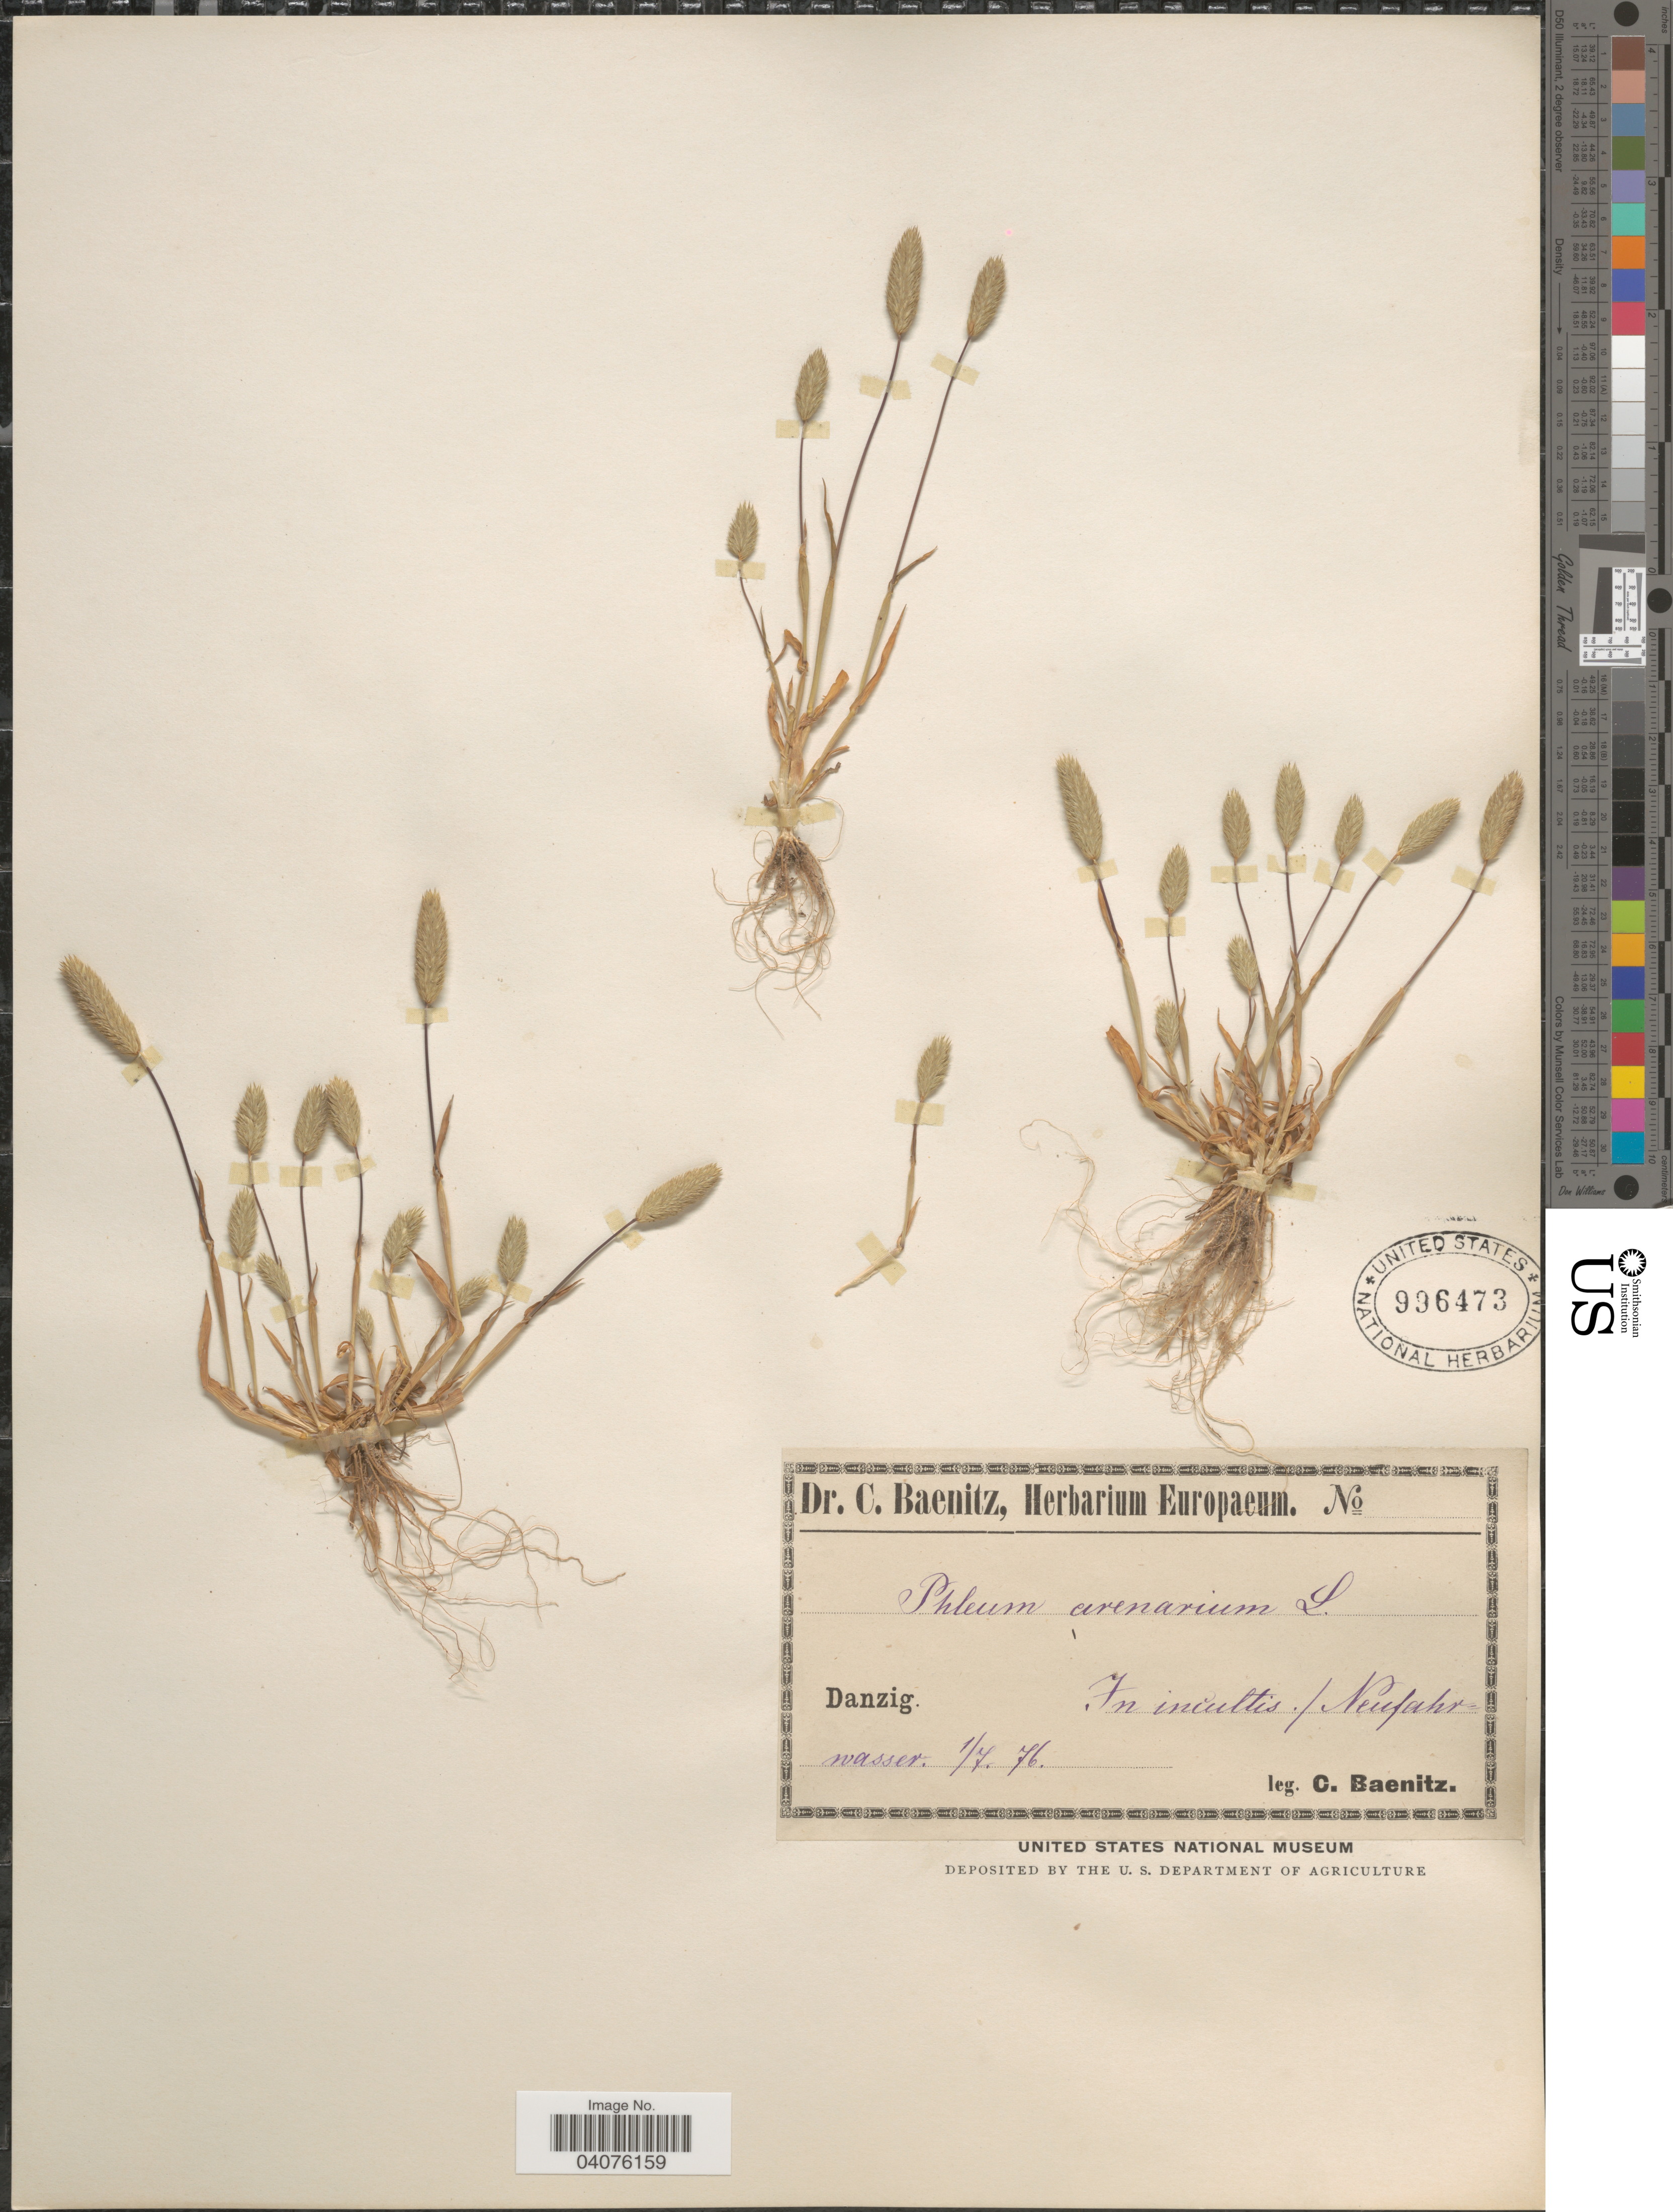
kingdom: Plantae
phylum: Tracheophyta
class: Liliopsida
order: Poales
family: Poaceae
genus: Phleum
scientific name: Phleum arenarium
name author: L.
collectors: C. G. Baenitz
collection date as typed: Transcribed d/m/y: 1/7/76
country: Poland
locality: Danzig. In incultis./Neufahrwasser.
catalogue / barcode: US 996473